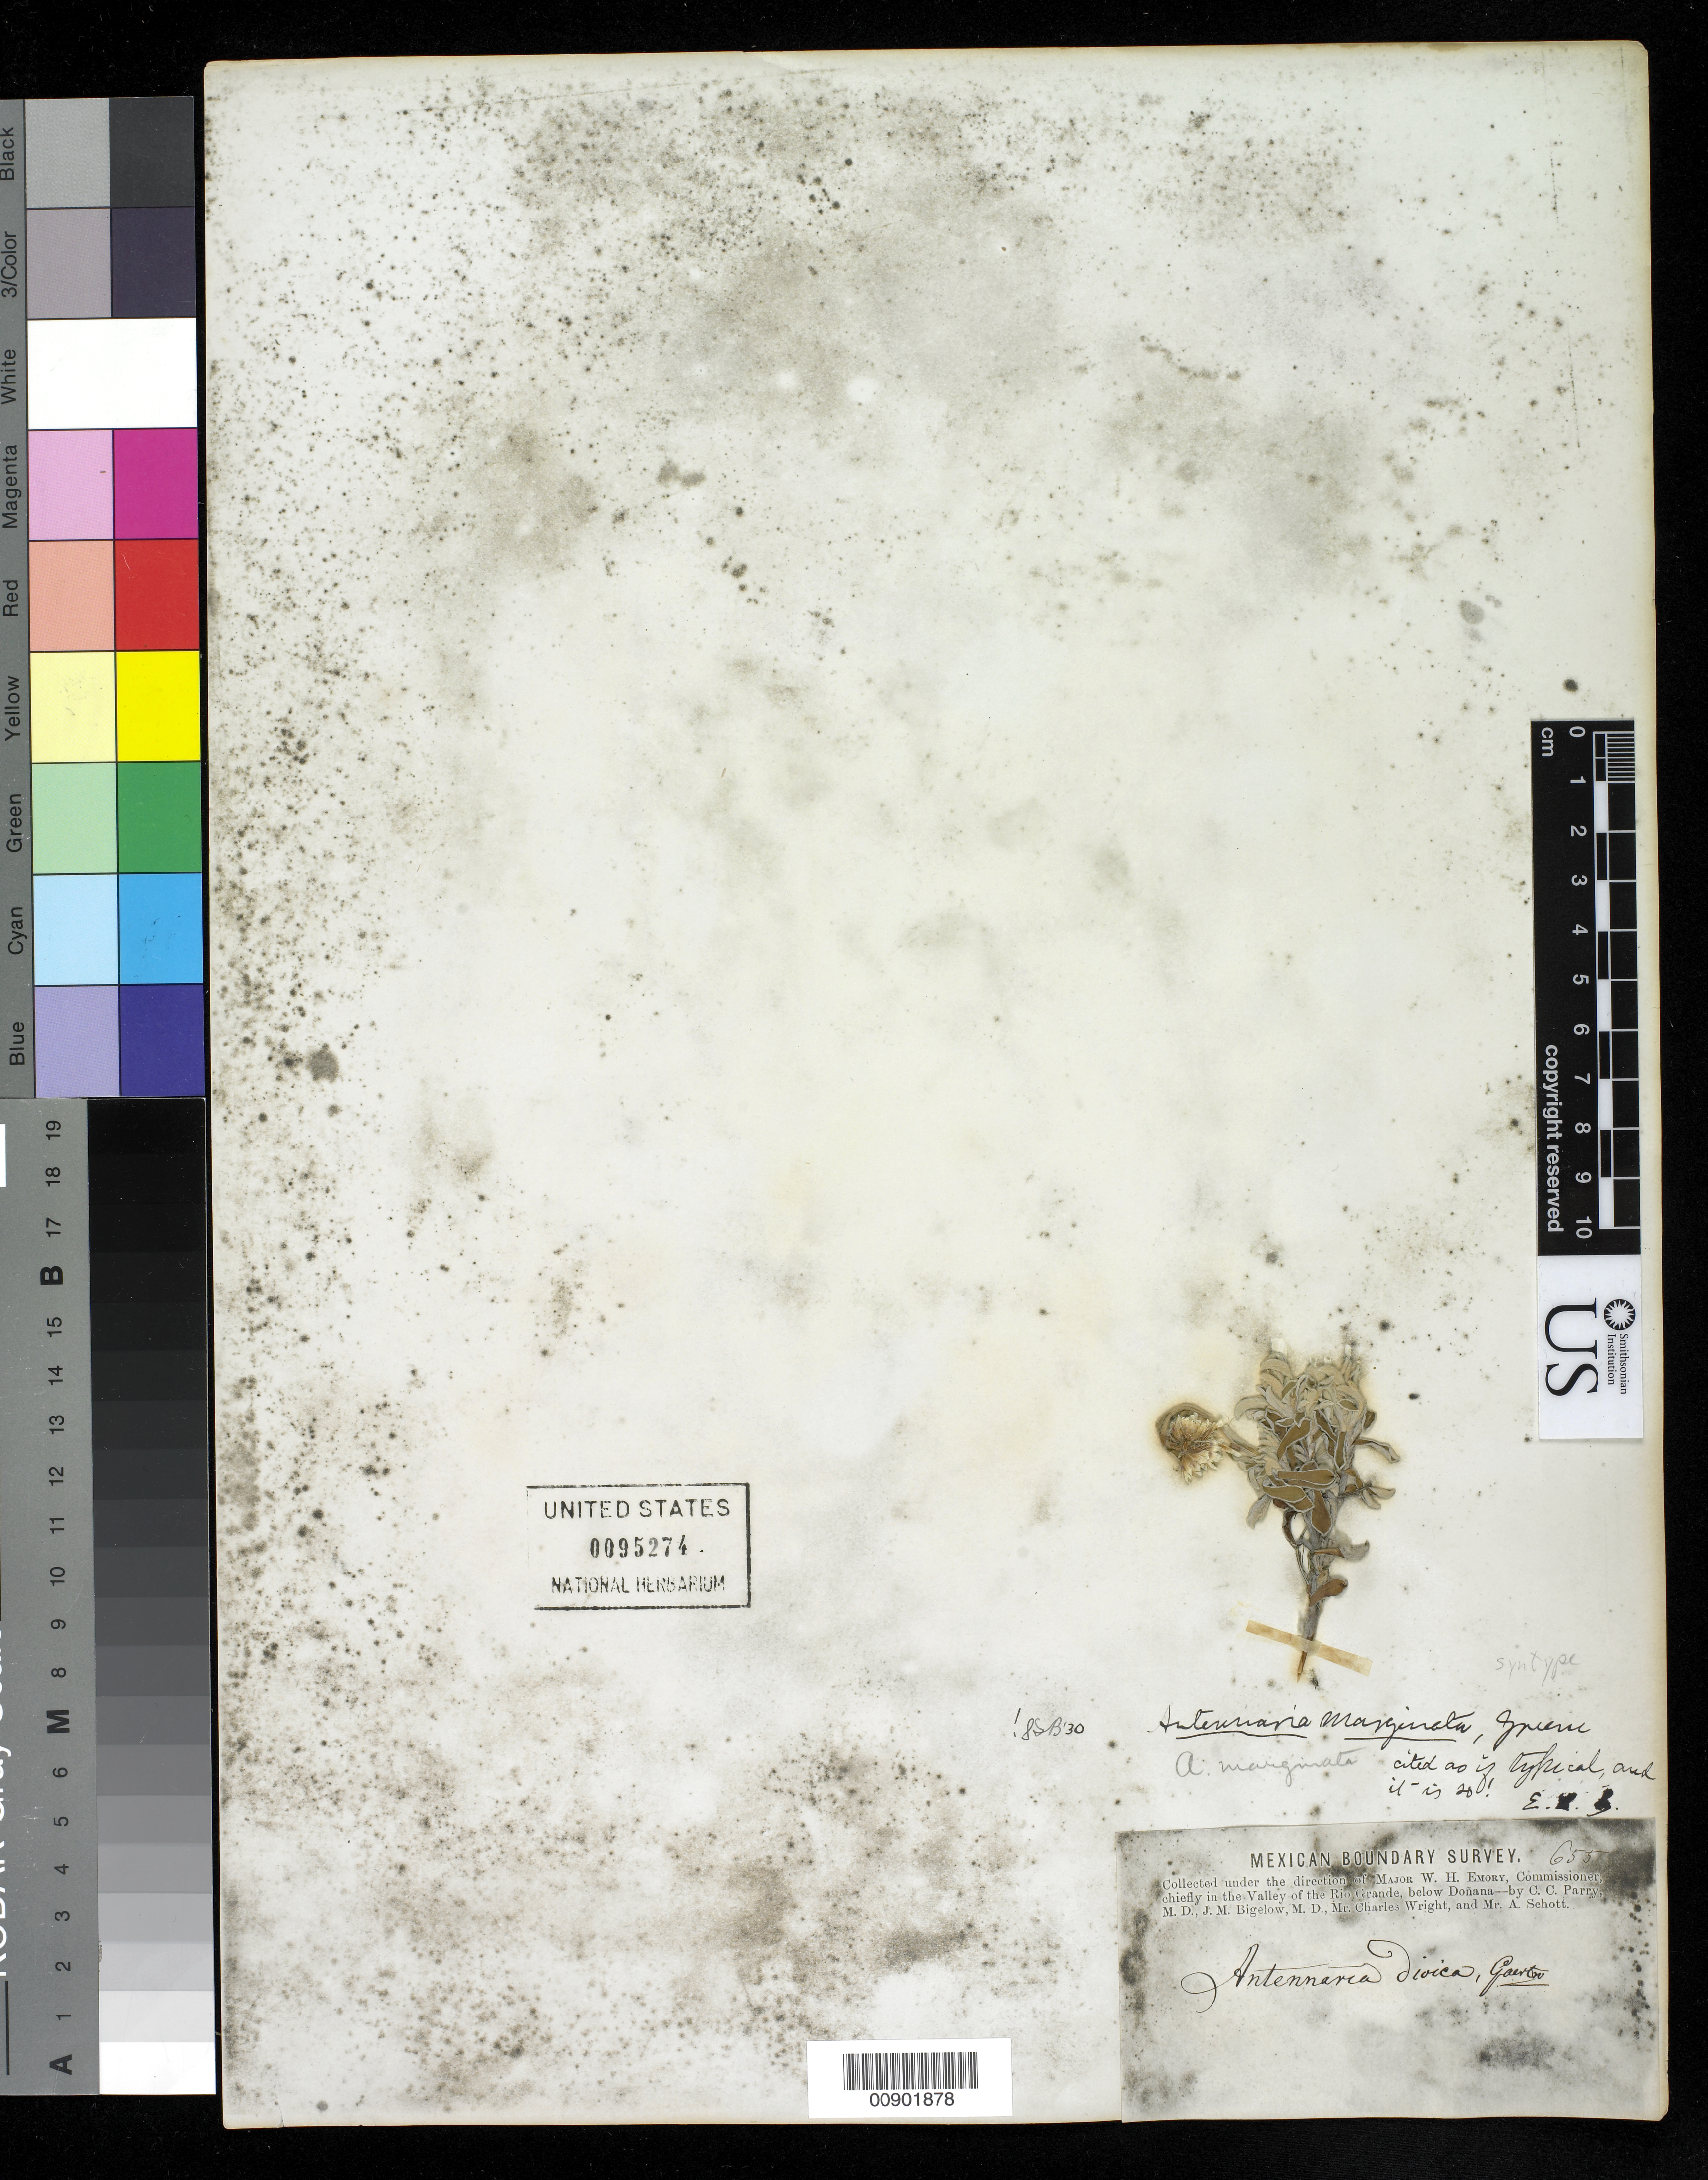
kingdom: Plantae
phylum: Tracheophyta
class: Magnoliopsida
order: Asterales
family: Asteraceae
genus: Antennaria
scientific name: Antennaria marginata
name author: Greene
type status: Syntype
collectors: C. C. Parry, J. M. Bigelow, C. Wright & A. C. V. Schott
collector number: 655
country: United States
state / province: New Mexico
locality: Chiefly in the Valley of the Rio Grande, below Doñana.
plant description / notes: Lectotype is Fendler 523 (US), designated by R.J. Bayer, Taxon 37: 296 (1988).; Mexican Boundary Survey. Collected under the direction of Major W.H. emory, Commissioner.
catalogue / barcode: US 95274